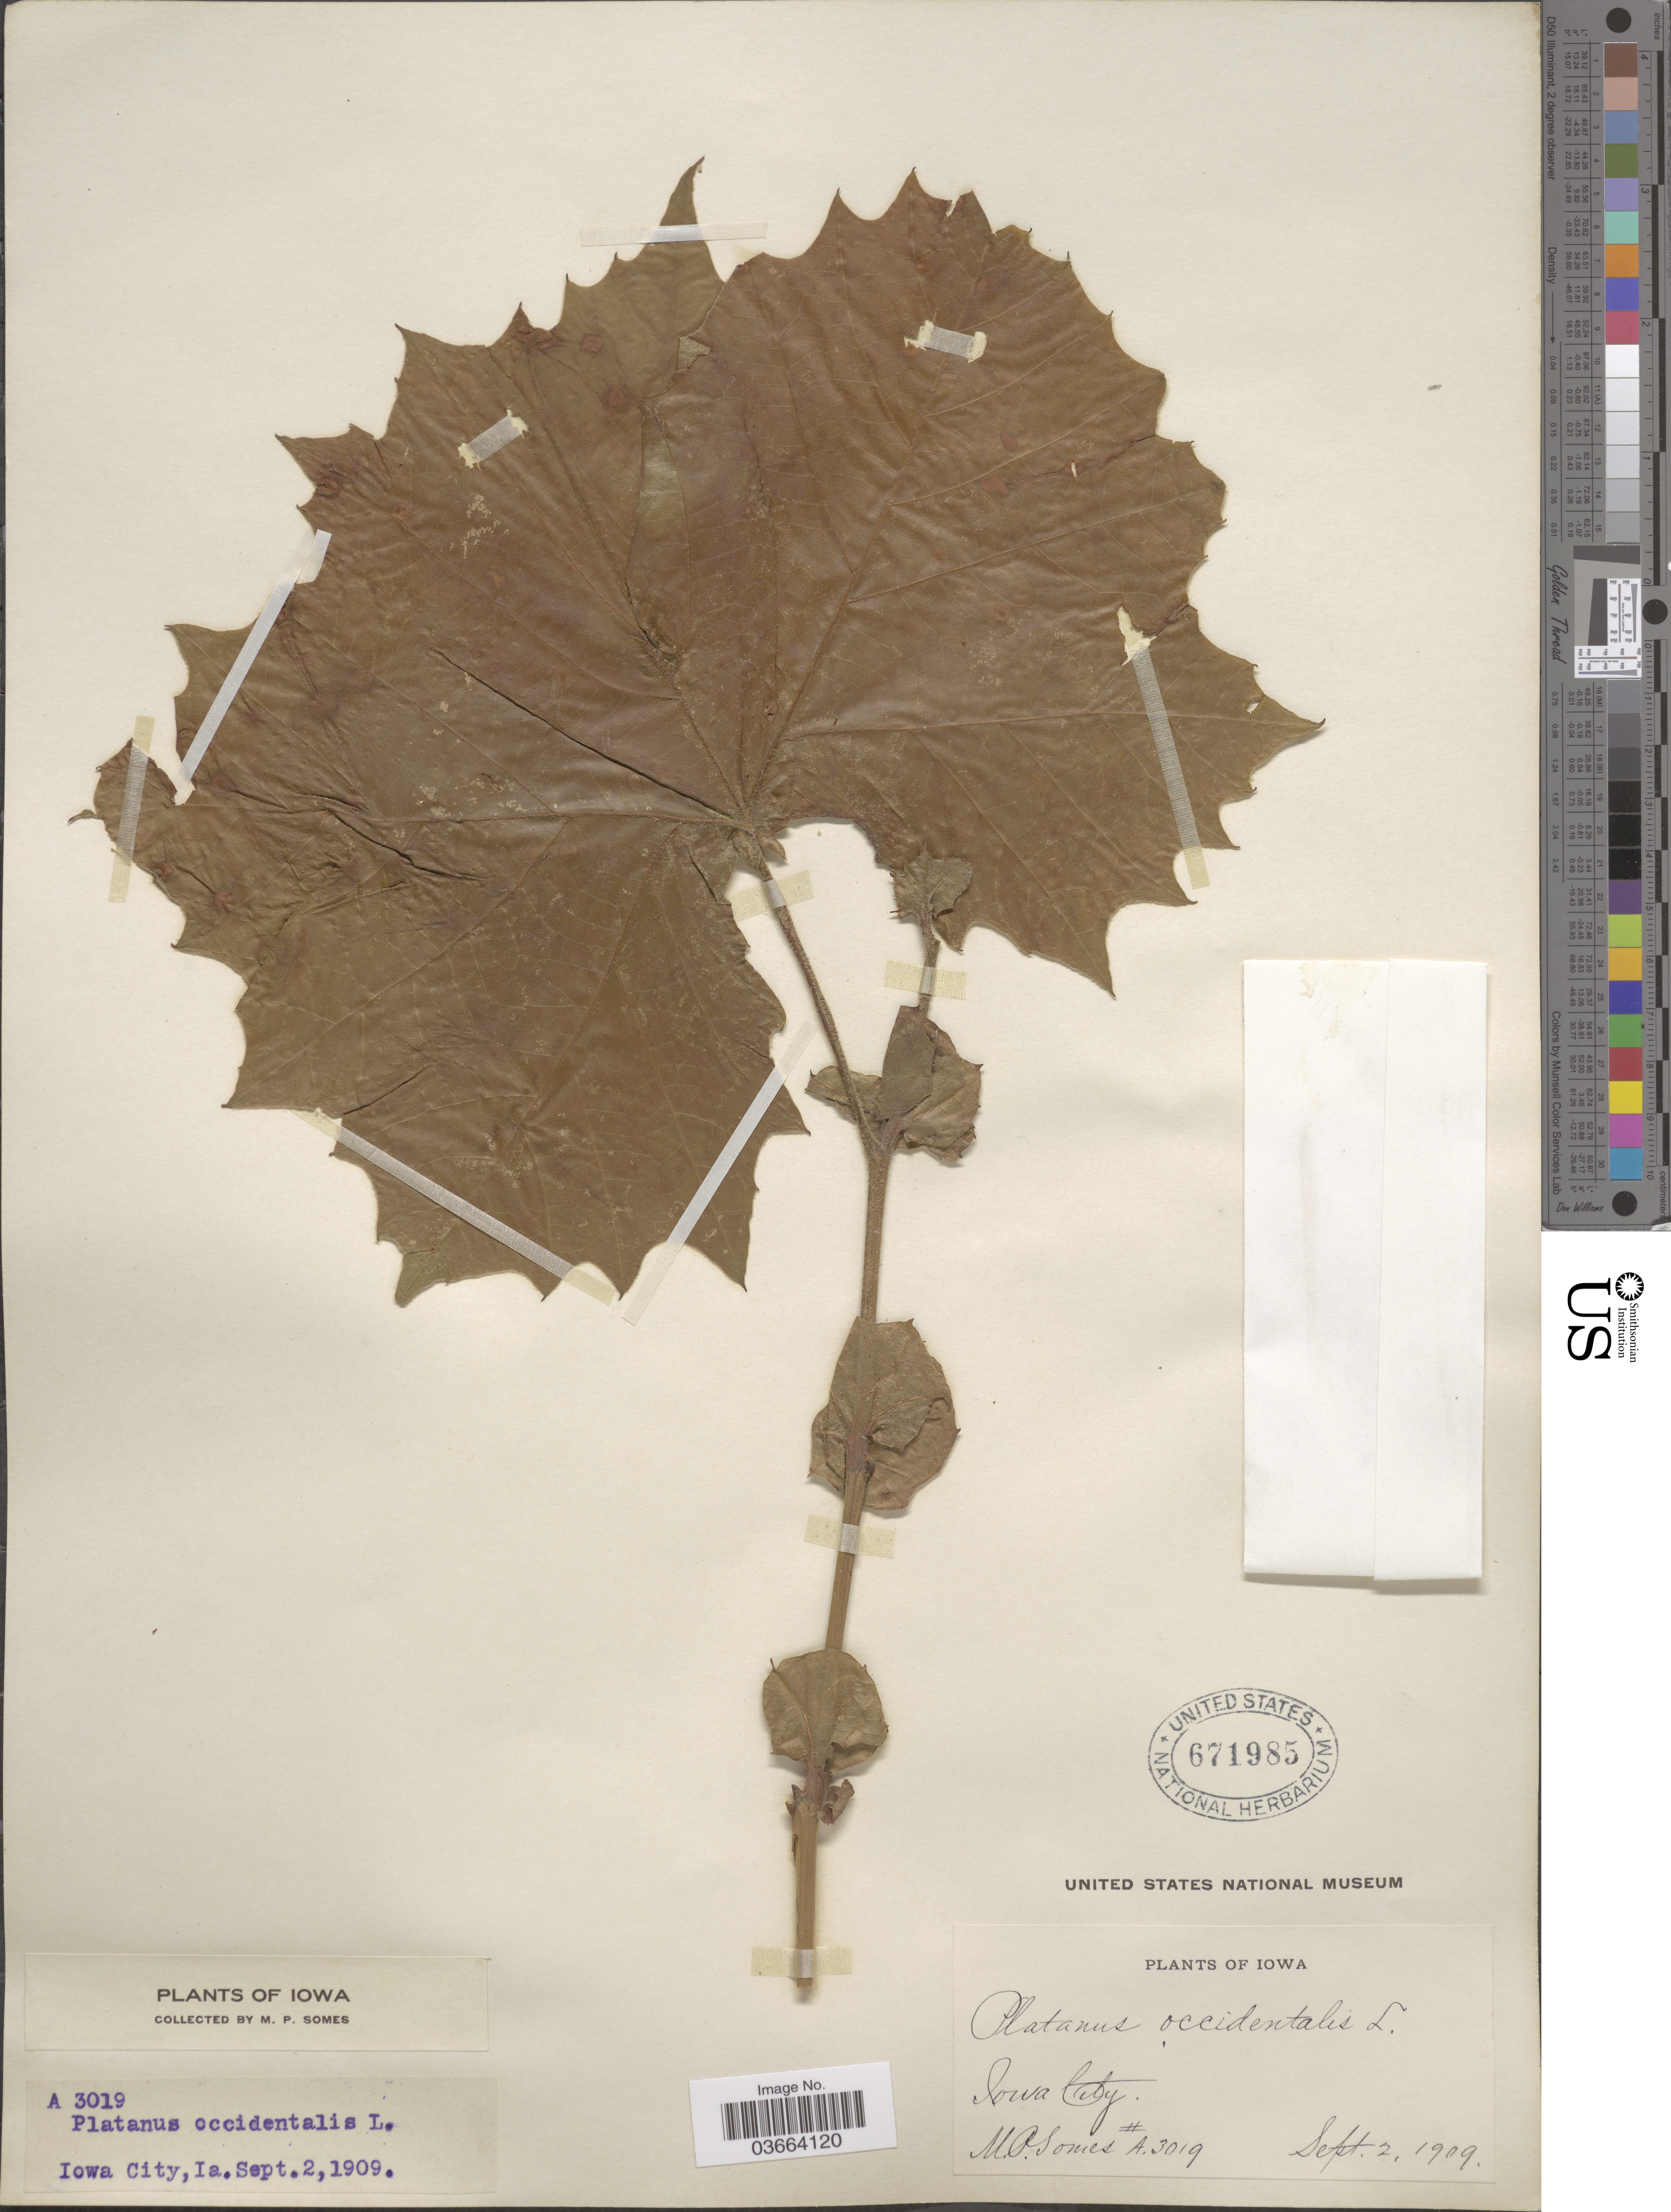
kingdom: Plantae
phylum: Tracheophyta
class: Magnoliopsida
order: Proteales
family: Platanaceae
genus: Platanus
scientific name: Platanus occidentalis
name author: L.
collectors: M. Somes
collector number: A3019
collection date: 1909-09-02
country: United States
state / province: Iowa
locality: Iowa City.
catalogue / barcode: US 671985